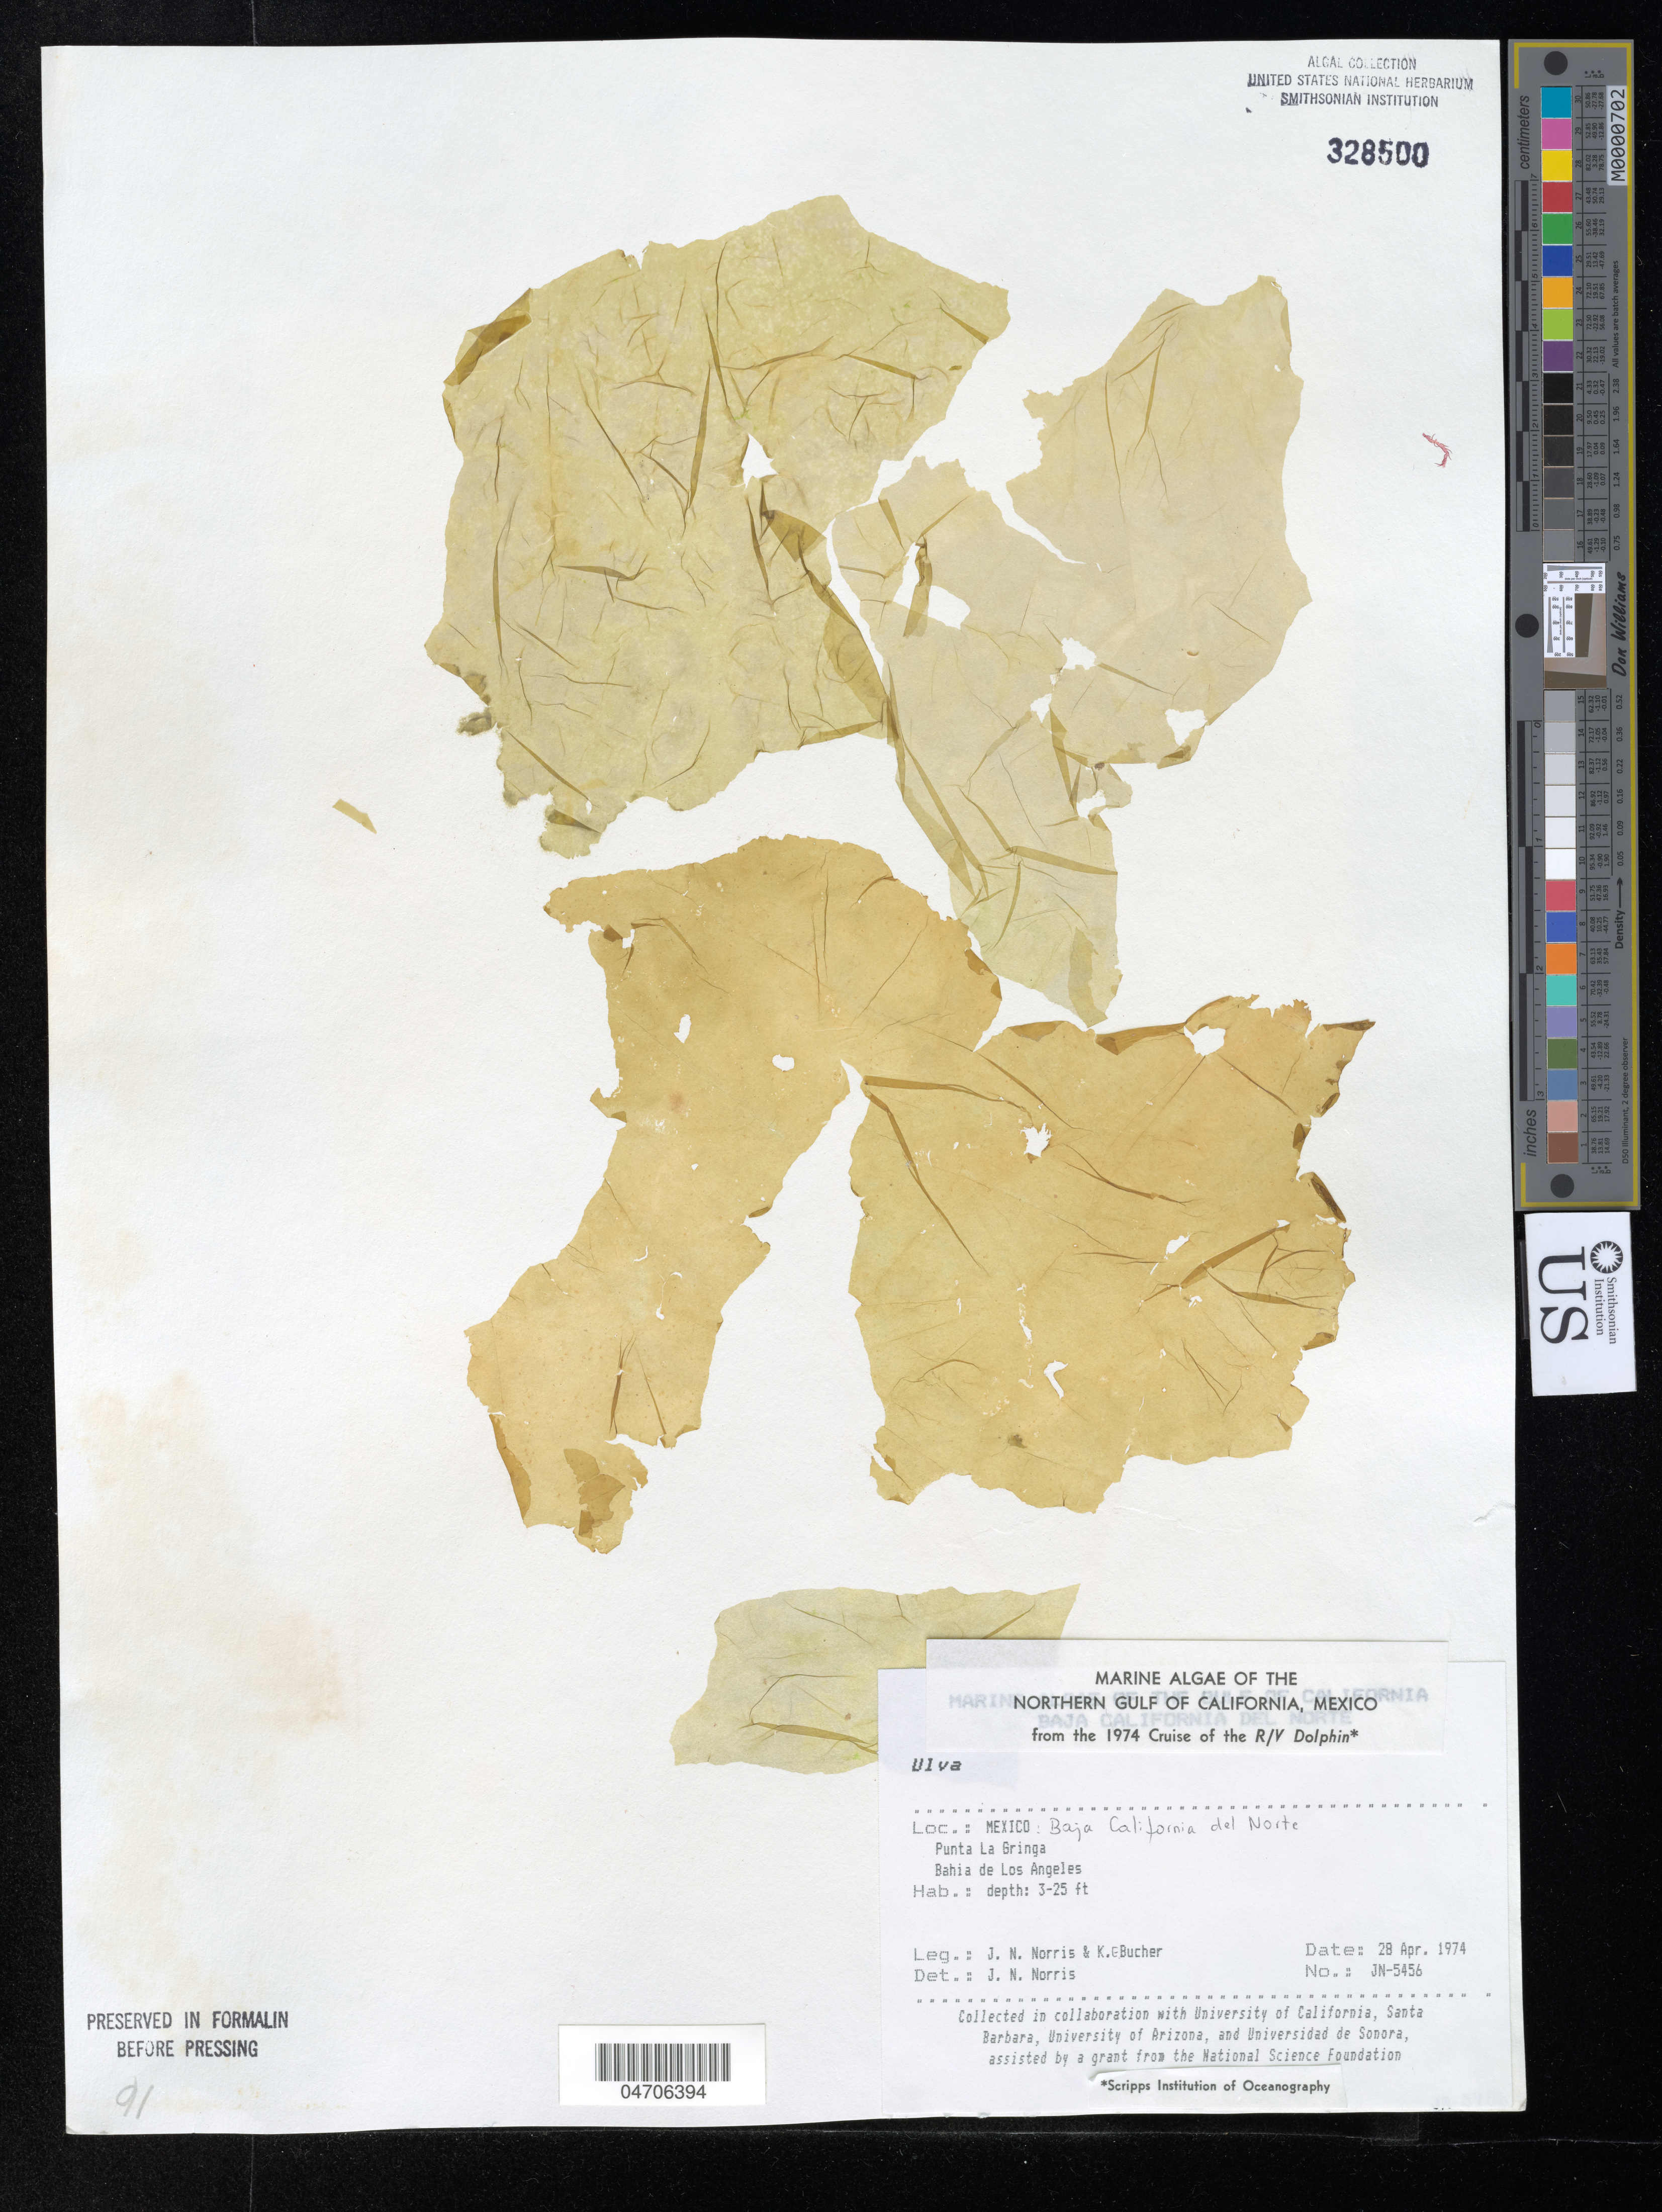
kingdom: Plantae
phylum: Chlorophyta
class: Ulvophyceae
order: Ulvales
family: Ulvaceae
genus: Ulva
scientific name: Ulva sp.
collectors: J. Norris & K. E. Bucher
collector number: JN-5456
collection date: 1974-04-28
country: Mexico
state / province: Baja California Norte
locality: The Northern Gulf of California. Punta La Gringa. Bahia de Los Angeles.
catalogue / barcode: US 328500